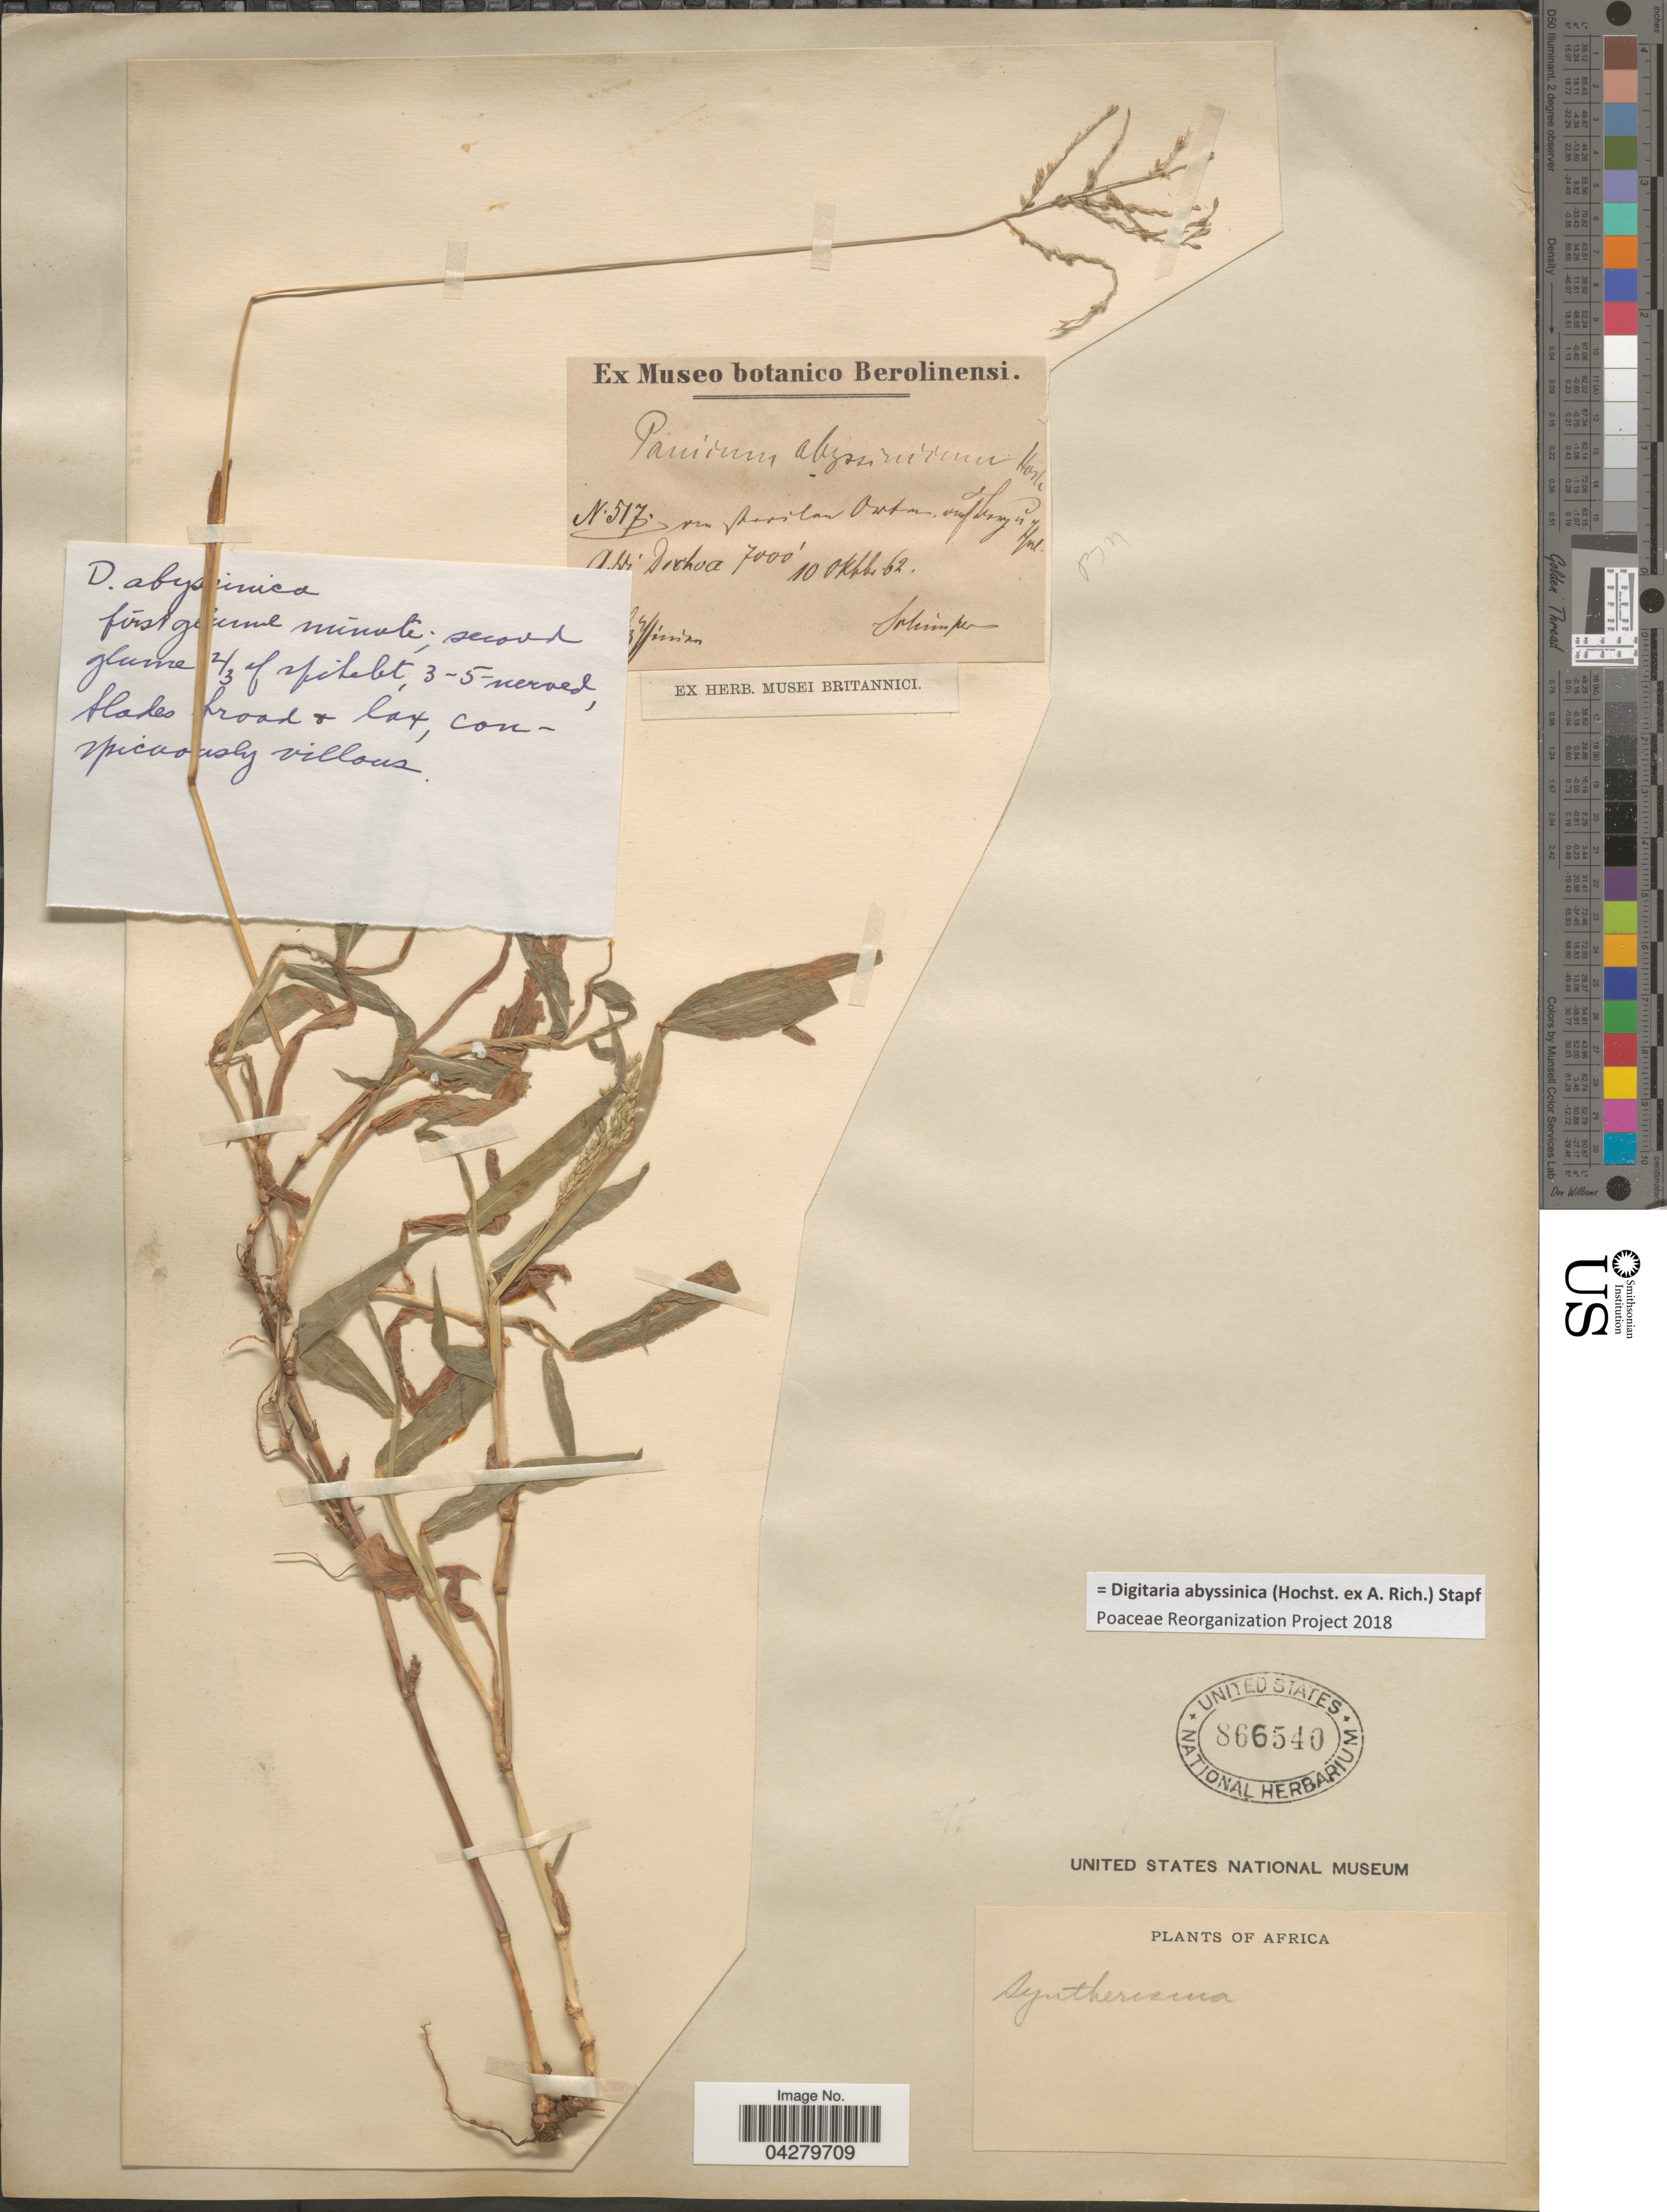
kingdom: Plantae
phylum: Tracheophyta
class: Liliopsida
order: Poales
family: Poaceae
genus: Digitaria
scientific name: Digitaria abyssinica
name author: (Hochst. ex Rich.) Stapf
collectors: -. Schimper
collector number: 517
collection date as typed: Transcribed d/m/y: 10/10/62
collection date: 1862-10-10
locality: [illegible text] Dochoa. Africa.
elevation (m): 2134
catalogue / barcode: US 866540